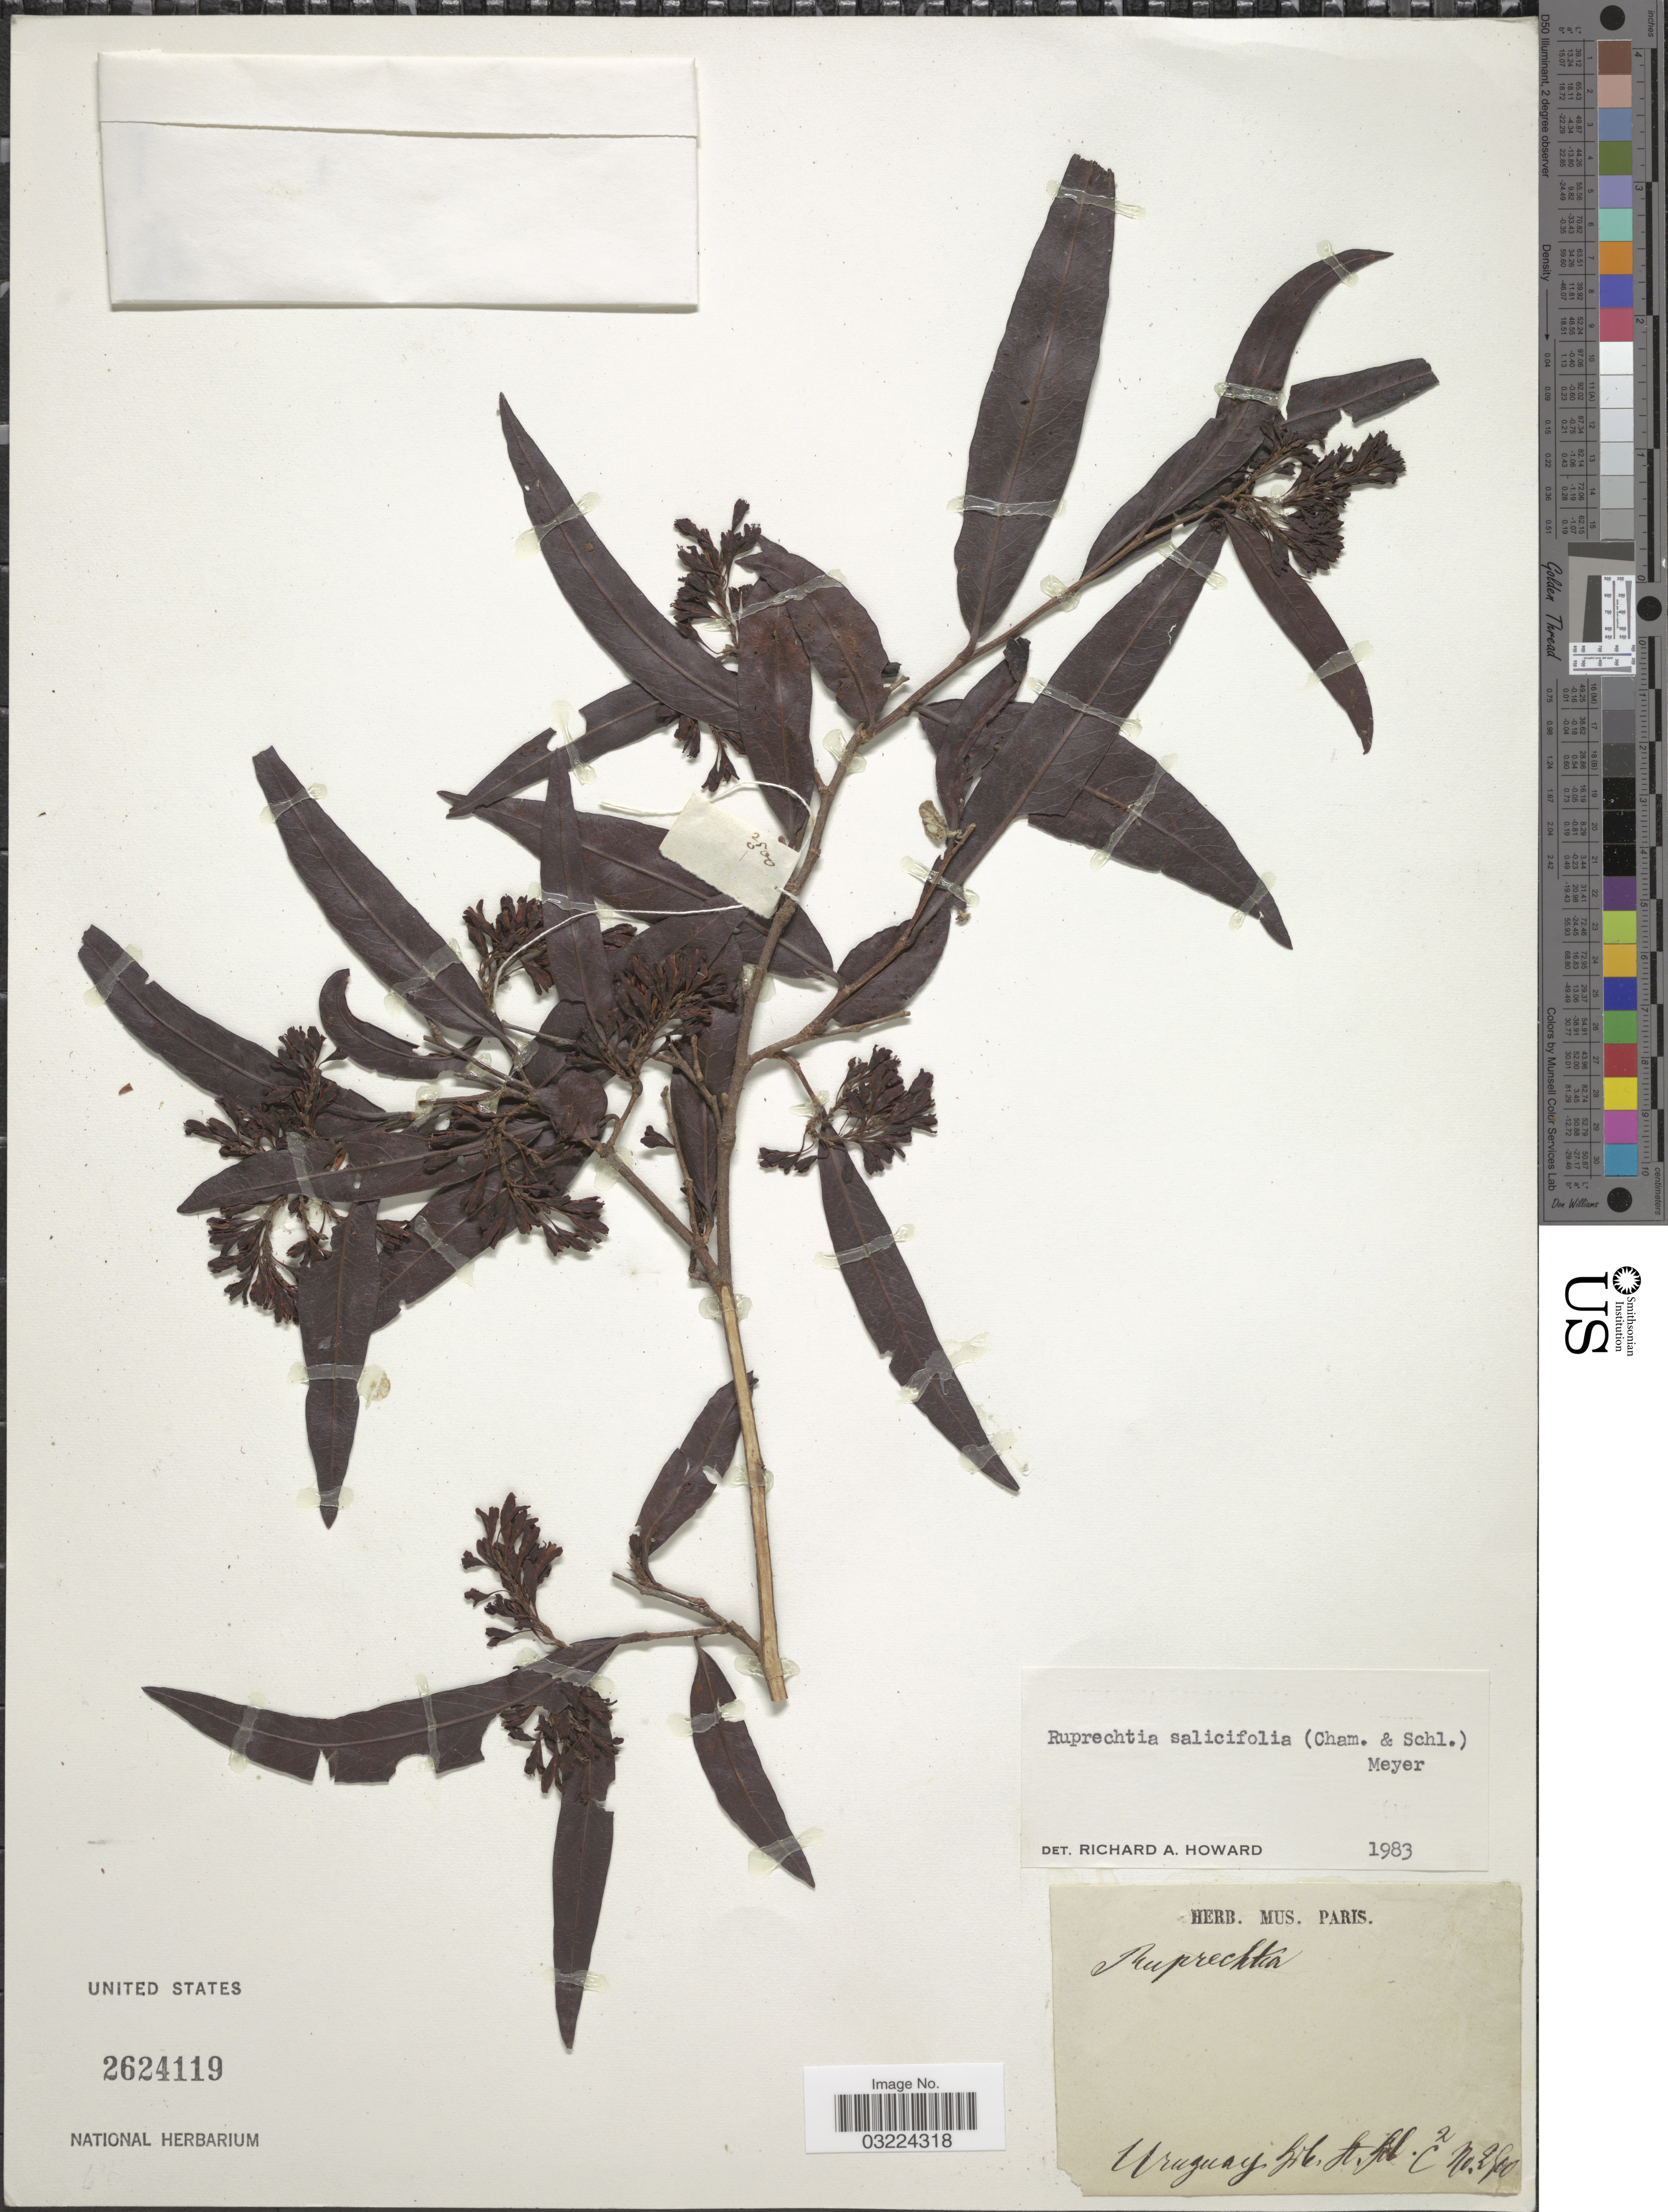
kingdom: Plantae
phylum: Tracheophyta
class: Magnoliopsida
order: Caryophyllales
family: Polygonaceae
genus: Ruprechtia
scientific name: Ruprechtia salicifolia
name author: (Cham. & Schltdl.) C.A. Mey.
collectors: ex herb. Mus. Paris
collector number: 2500*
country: Uruguay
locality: [illegible text] C²[unsure placement]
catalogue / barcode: US 2624119